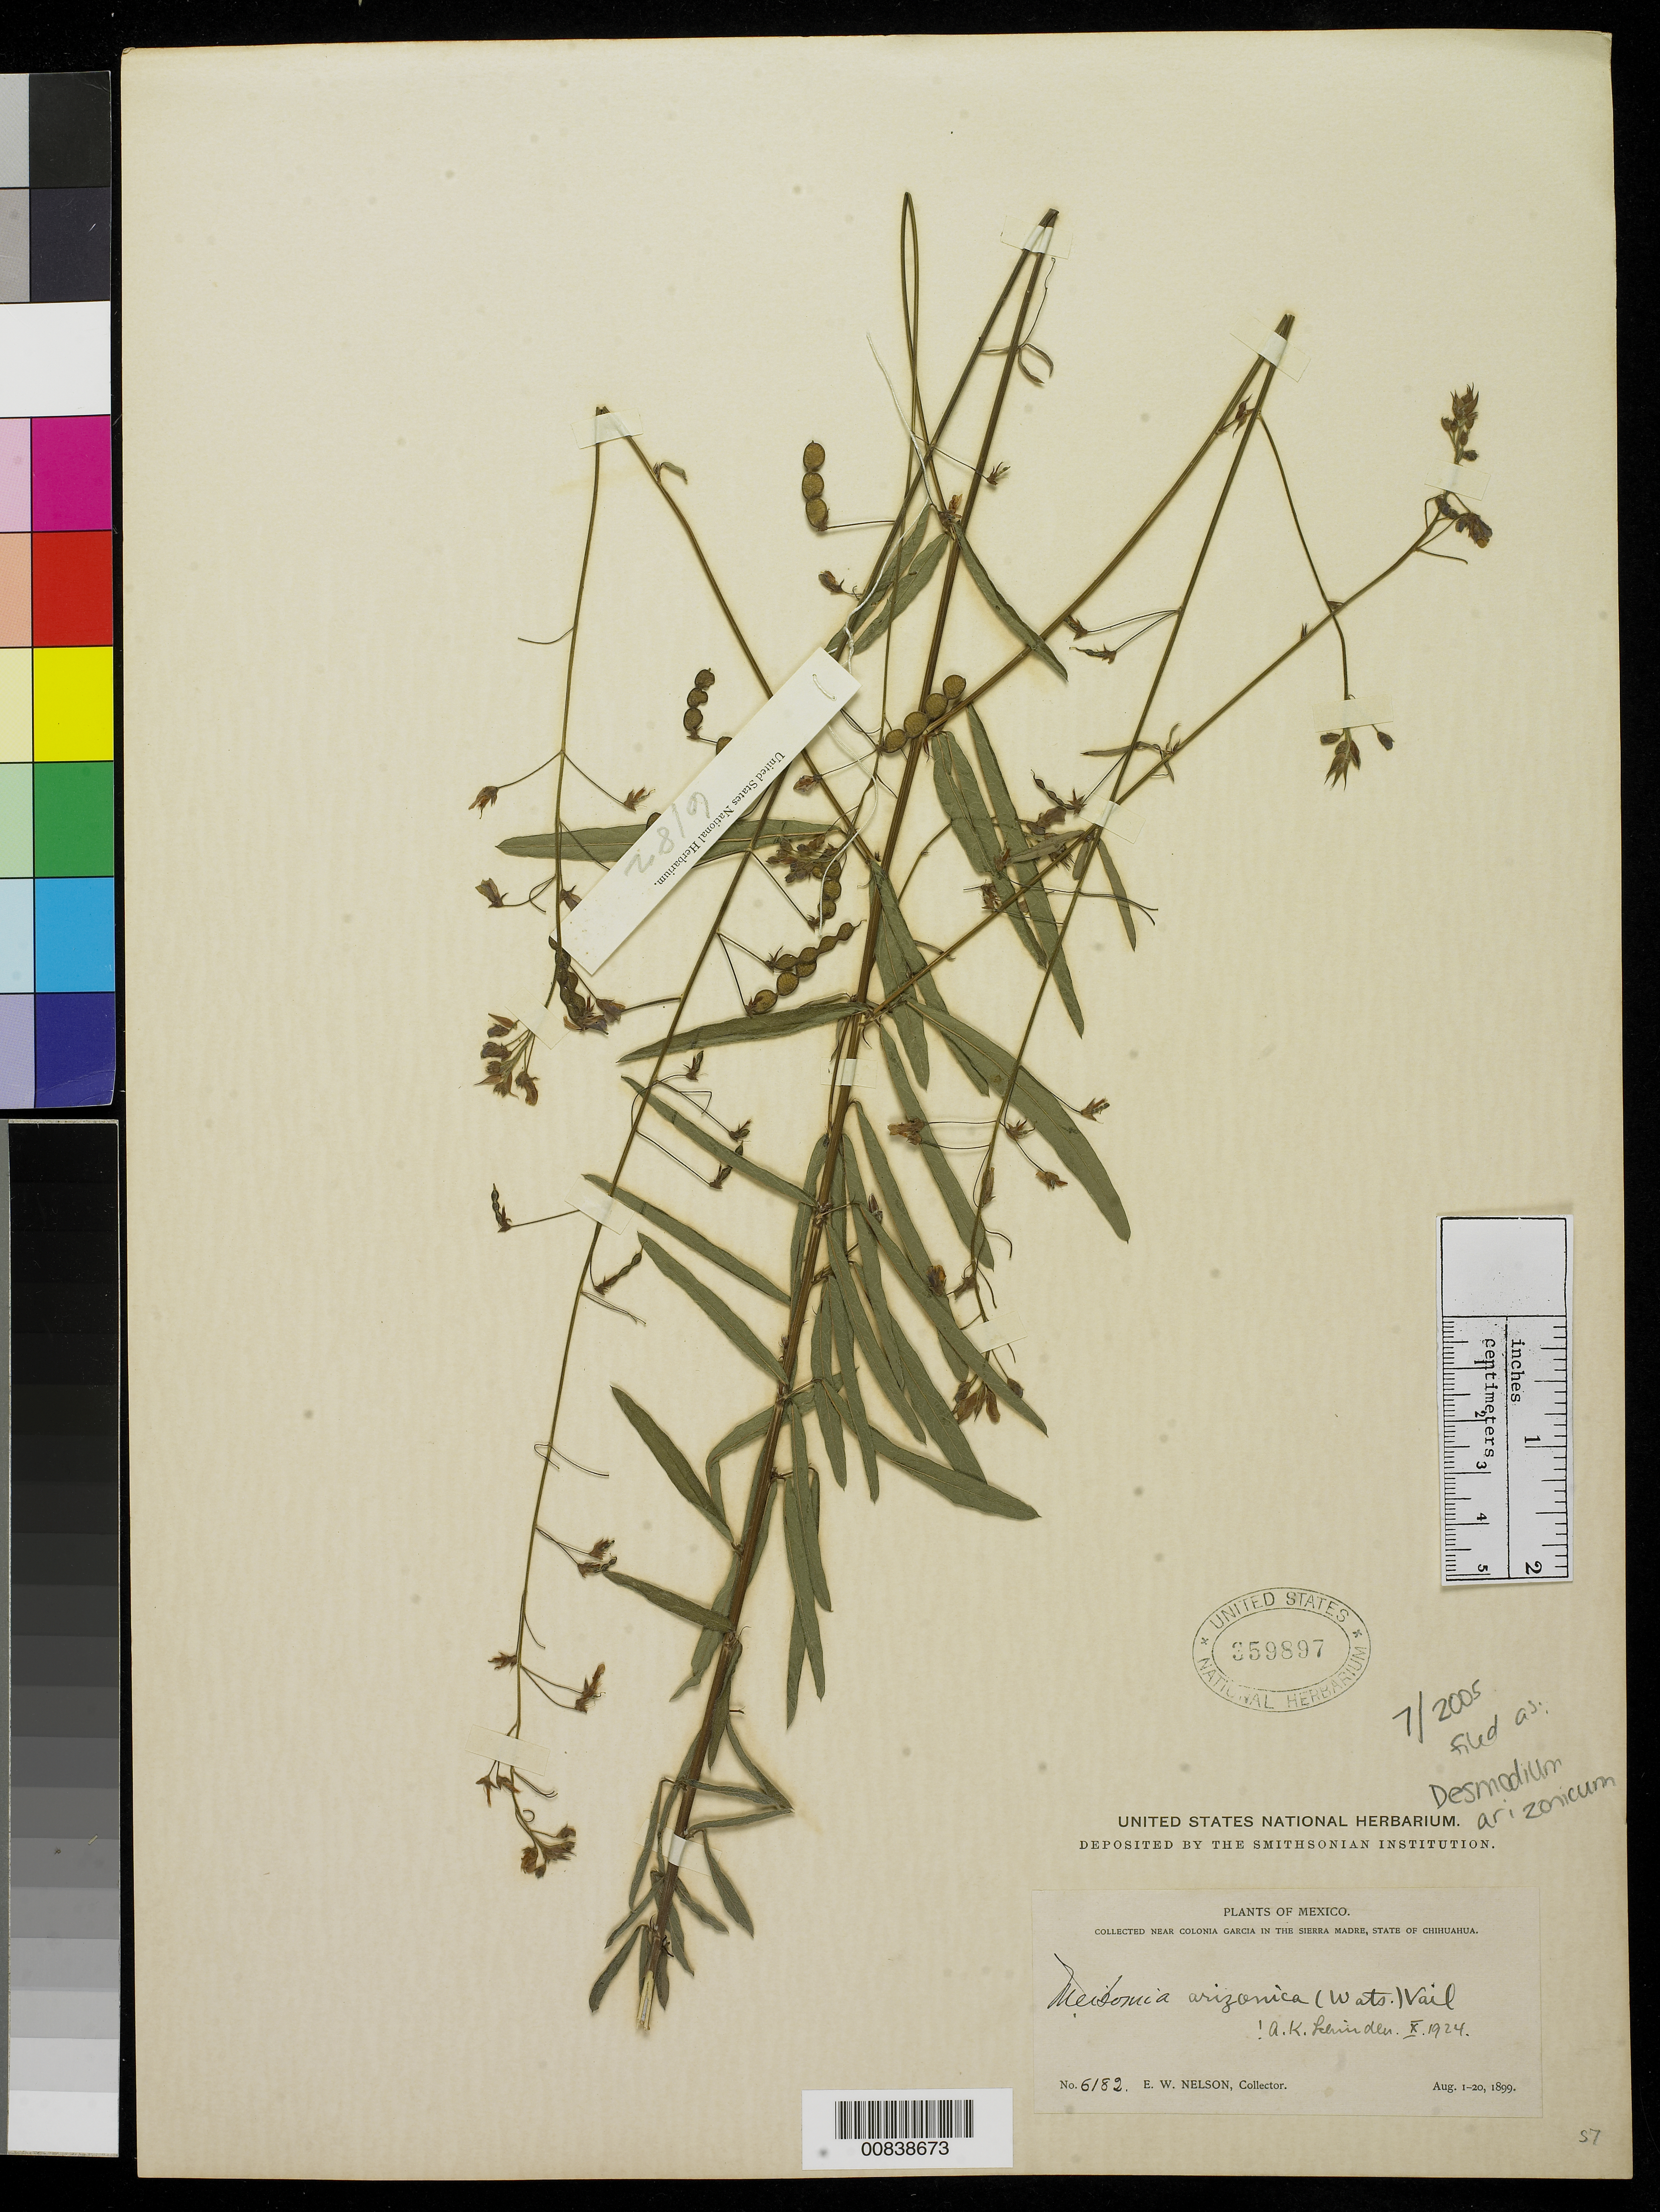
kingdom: Plantae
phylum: Tracheophyta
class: Magnoliopsida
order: Fabales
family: Fabaceae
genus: Desmodium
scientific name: Desmodium arizonicum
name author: S. Watson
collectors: E. W. Nelson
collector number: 6182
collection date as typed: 01 Aug 1899 to 20 Aug 1899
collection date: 1899-08-01/1899-08-20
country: Mexico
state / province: Chihuahua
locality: Near Colonia García in the Sierra Madre, Chihuahua.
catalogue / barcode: US 359897